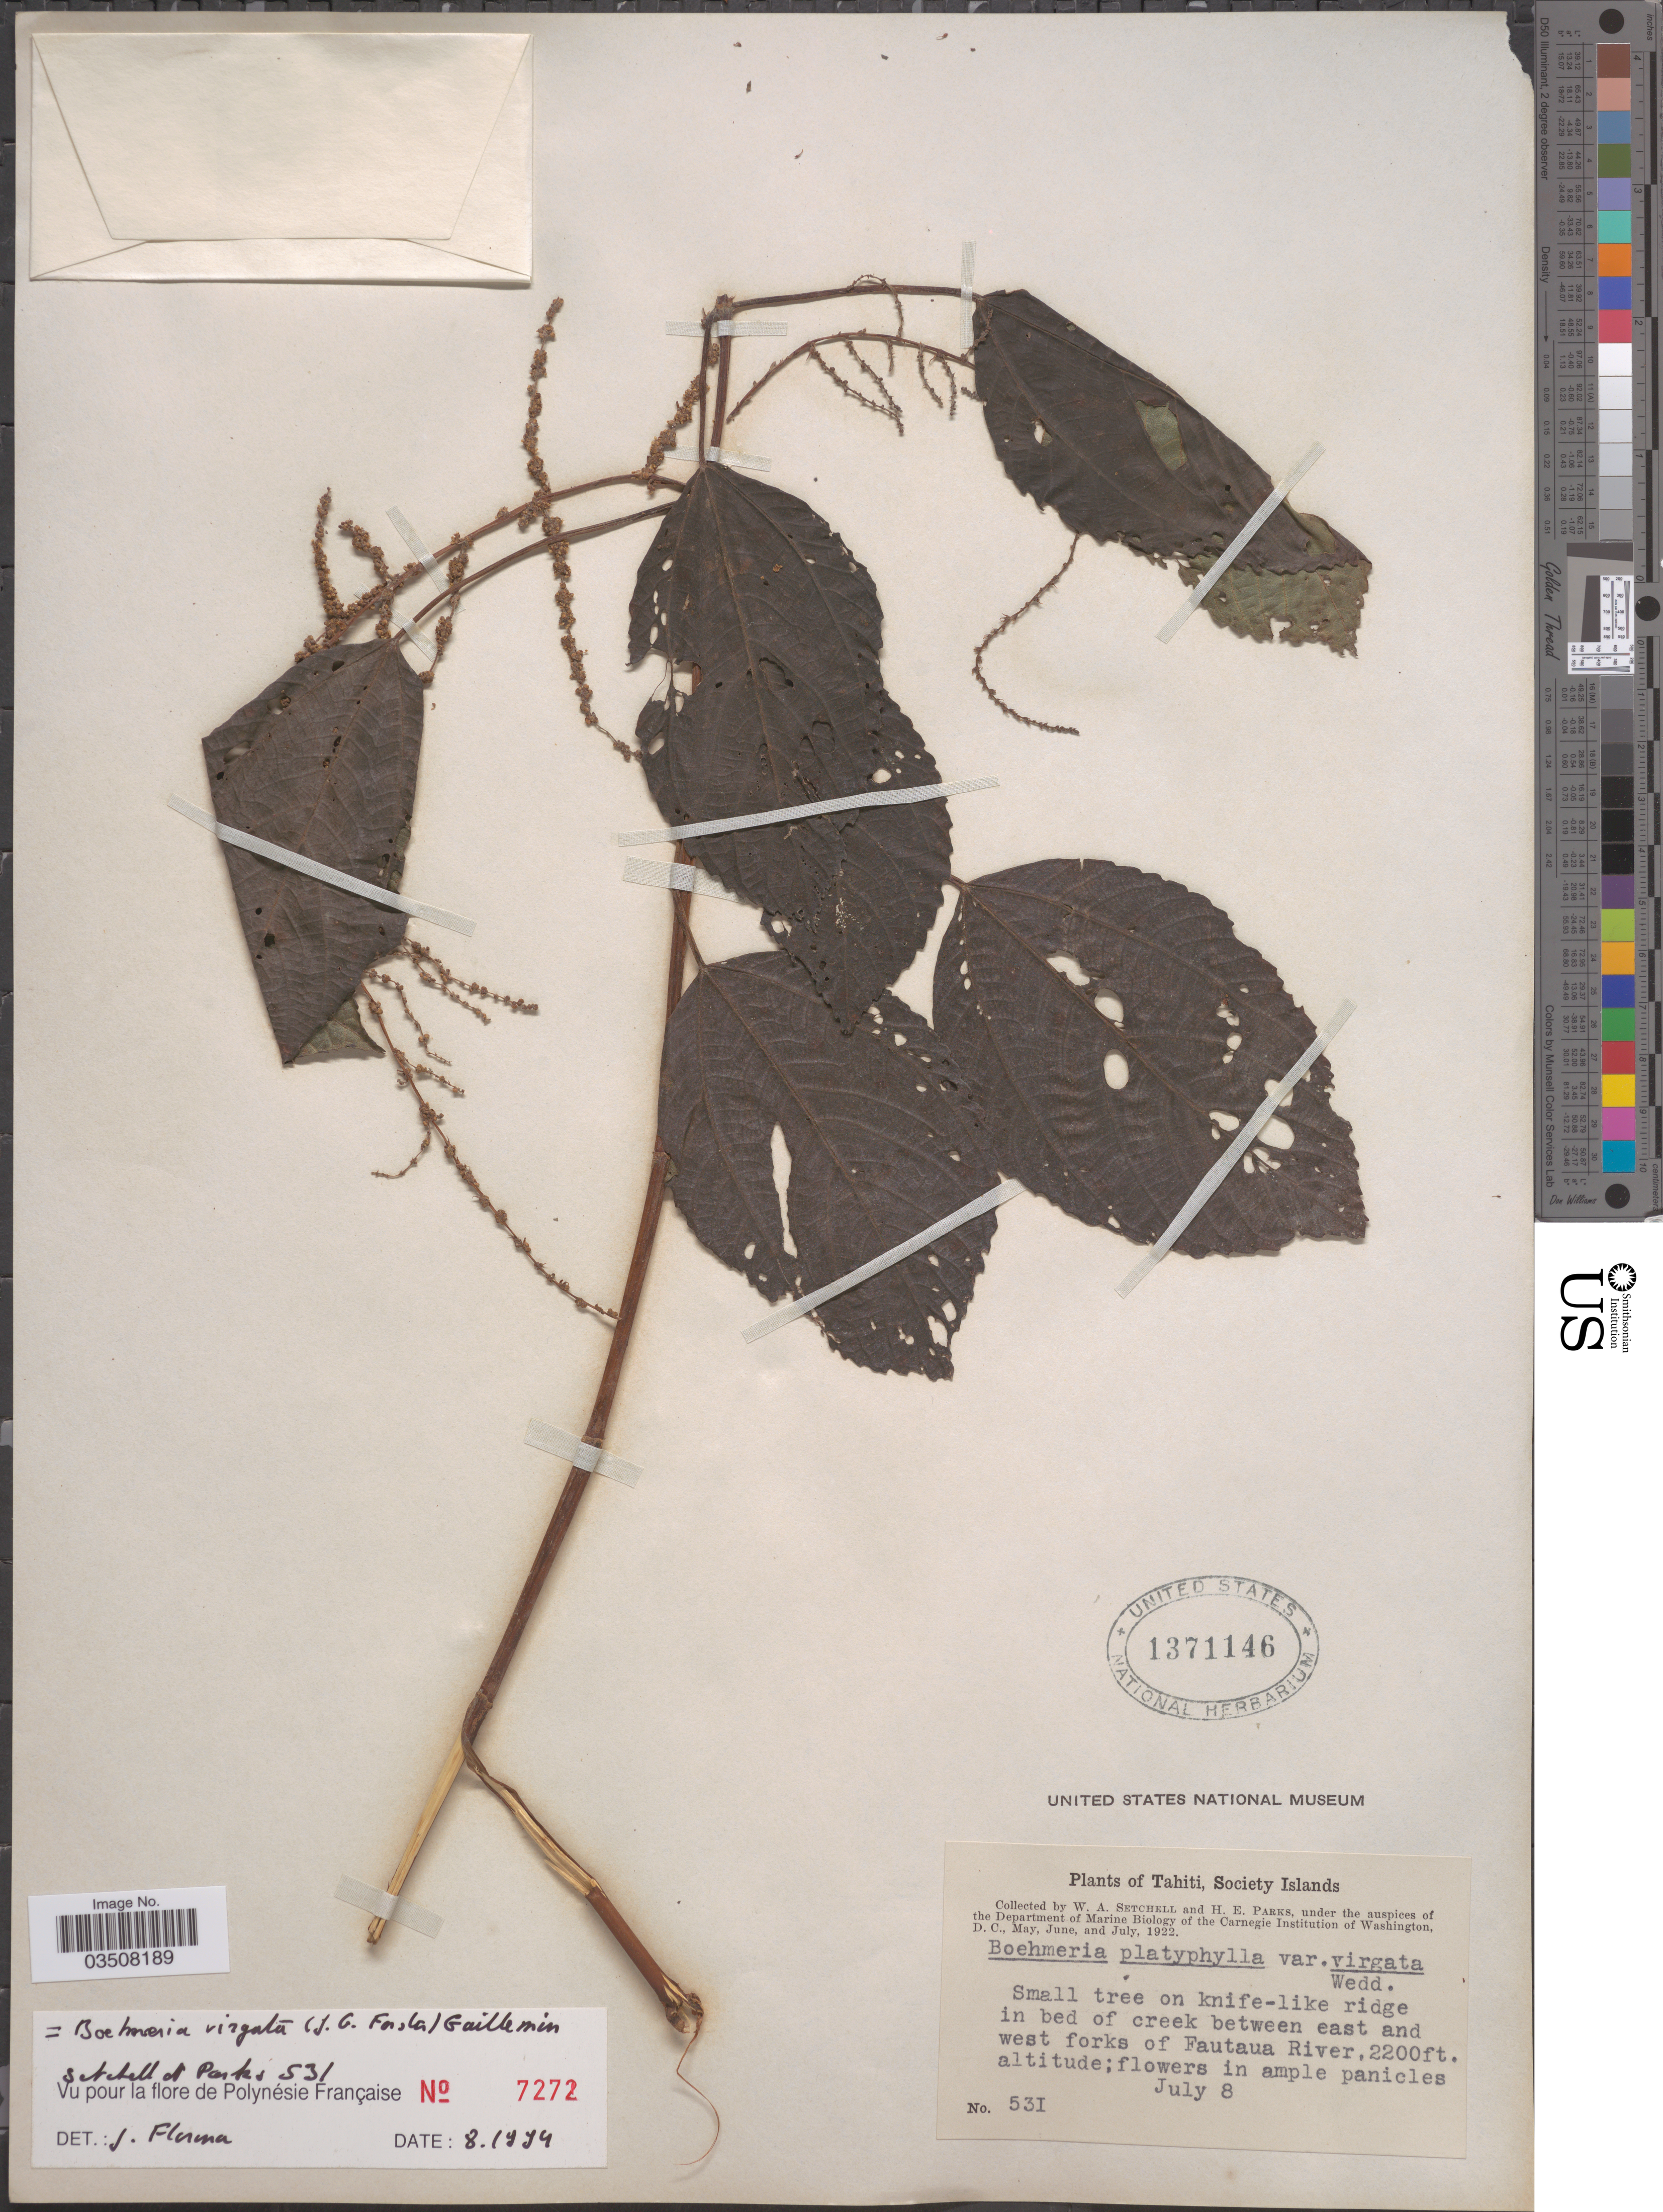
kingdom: Plantae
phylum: Tracheophyta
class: Magnoliopsida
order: Rosales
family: Urticaceae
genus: Boehmeria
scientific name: Boehmeria virgata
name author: (G. Forst.) Guill.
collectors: W. Setchell & H. E. Parks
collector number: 531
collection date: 1922-07-08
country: French Polynesia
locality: Tahiti, Society Islands. On knife-like ridge in bed of creek between east and west forks of Fautaua River.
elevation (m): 671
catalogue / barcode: US 1371146